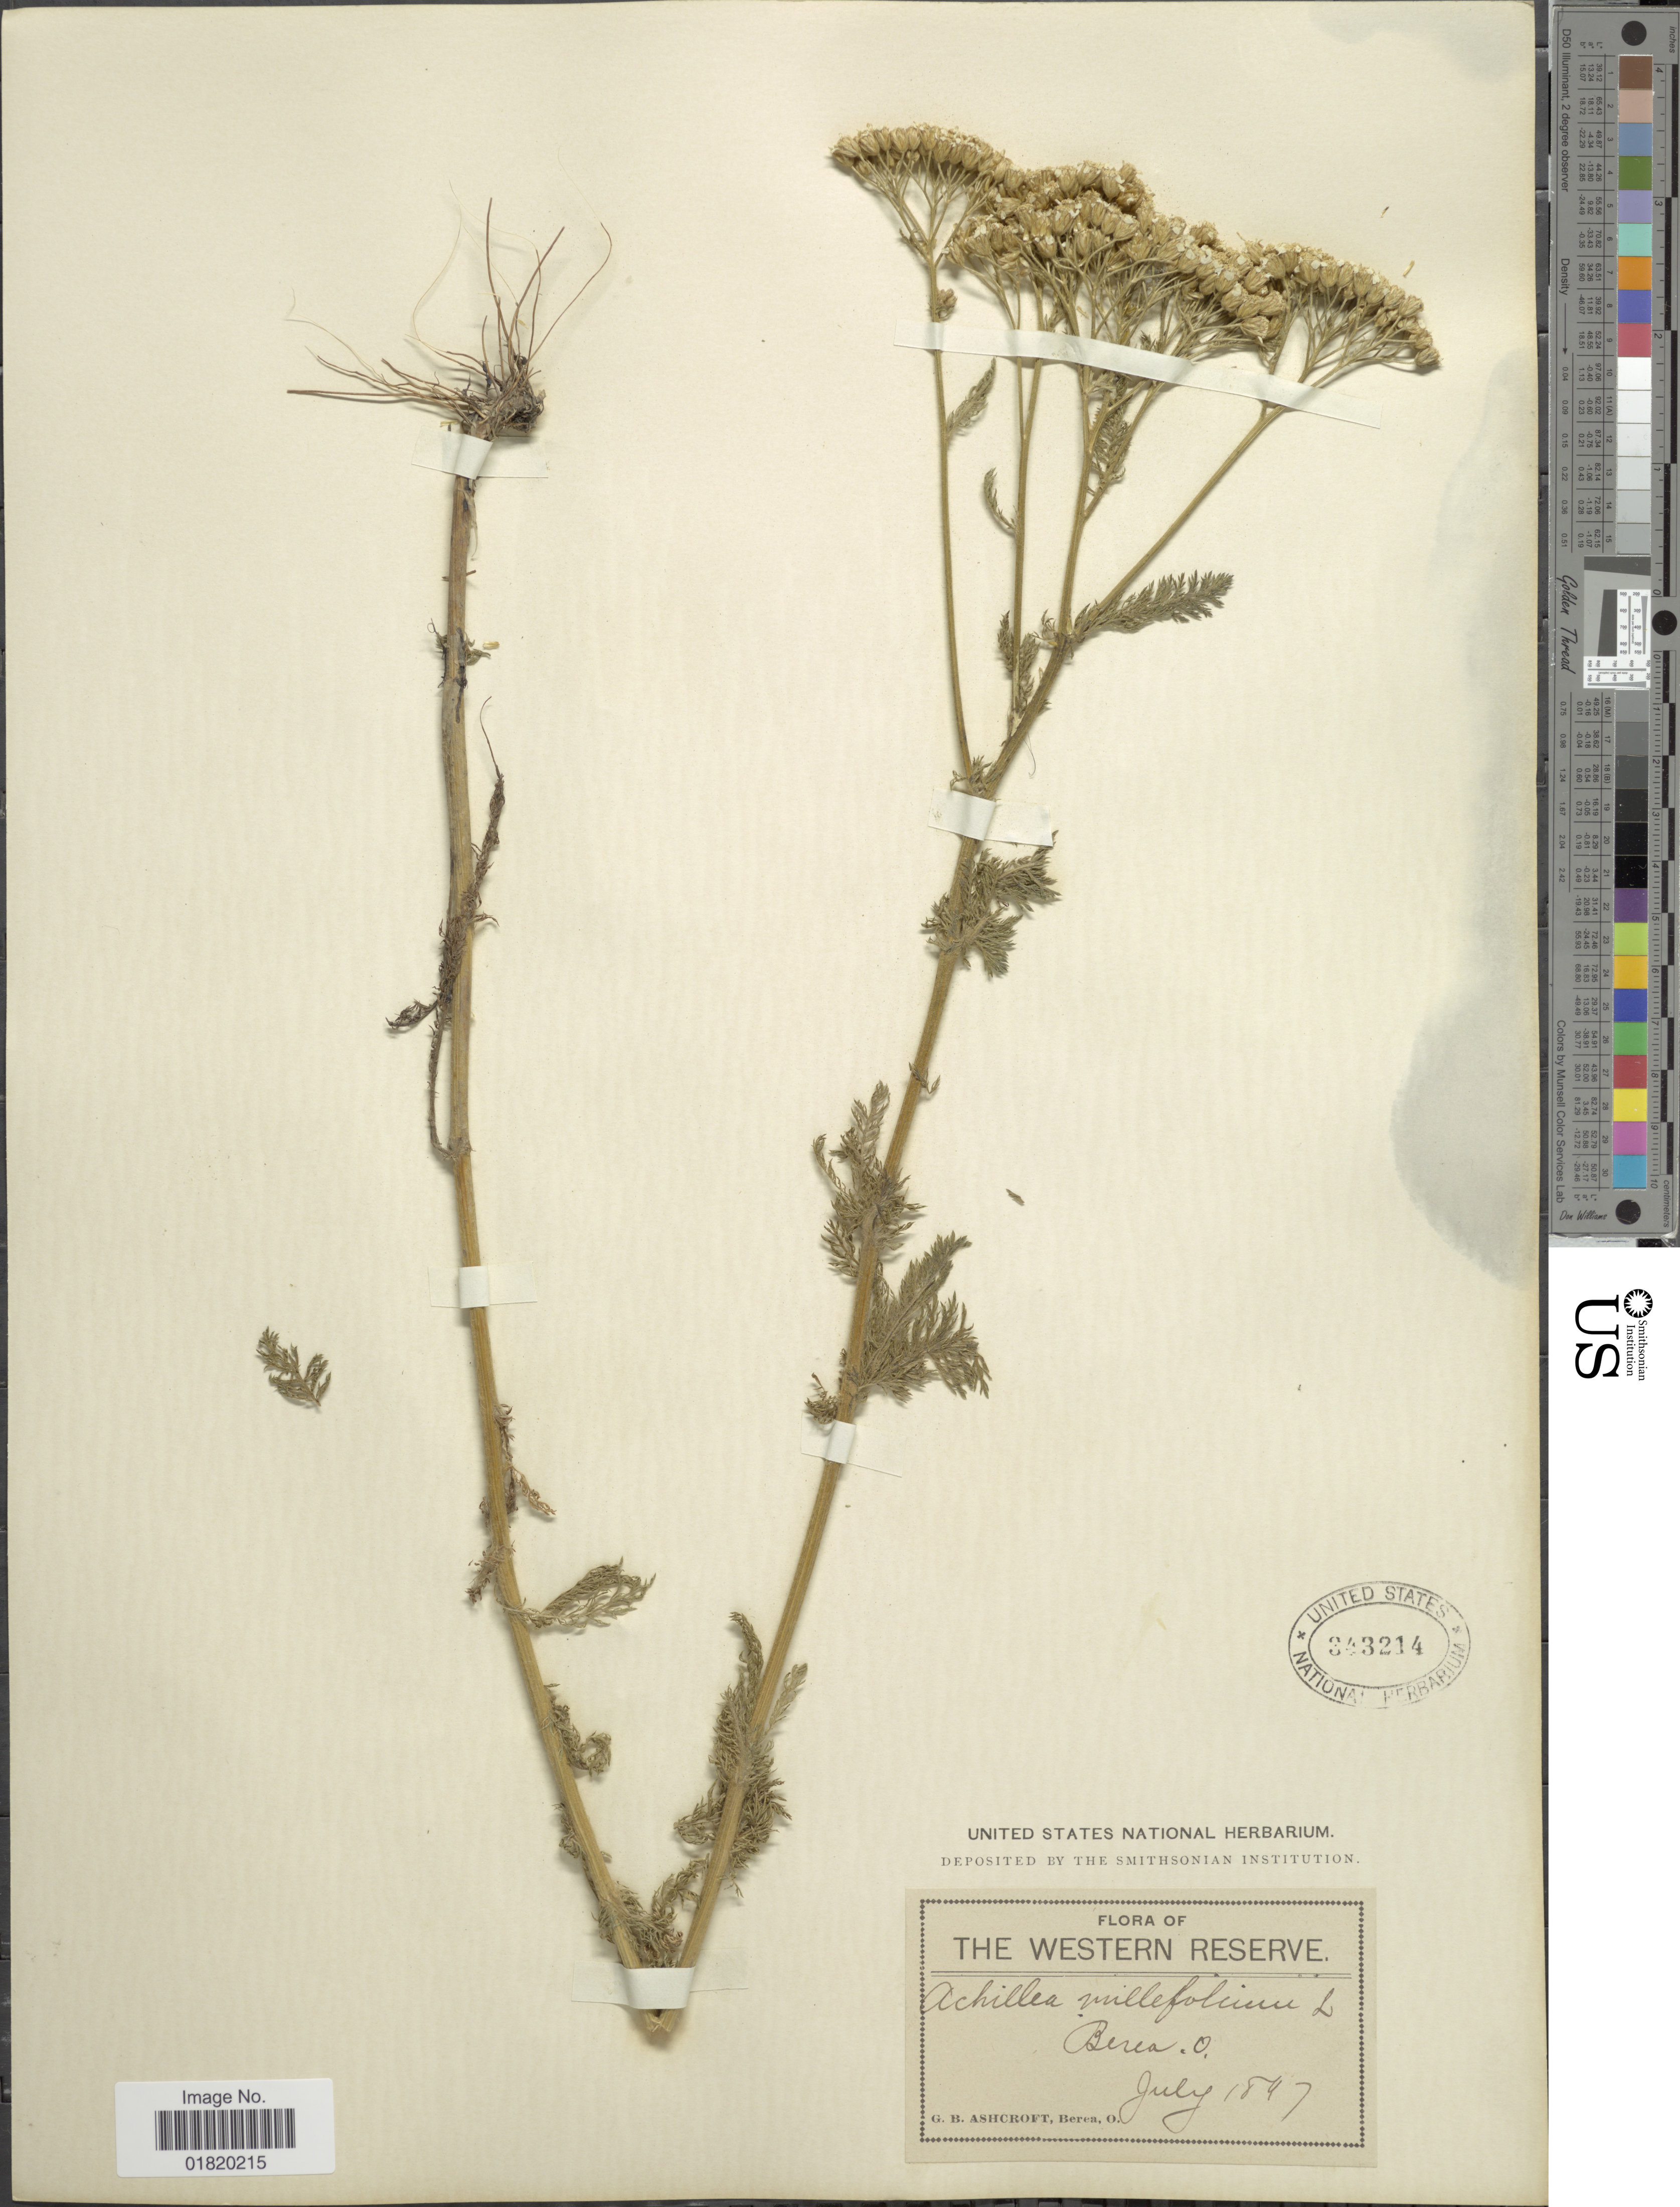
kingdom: Plantae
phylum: Tracheophyta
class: Magnoliopsida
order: Asterales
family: Asteraceae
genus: Achillea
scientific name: Achillea millefolium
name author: L.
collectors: G. Ashcroft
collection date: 1897-07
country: United States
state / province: Ohio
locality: Western Reserve. Berea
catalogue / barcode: US 343214